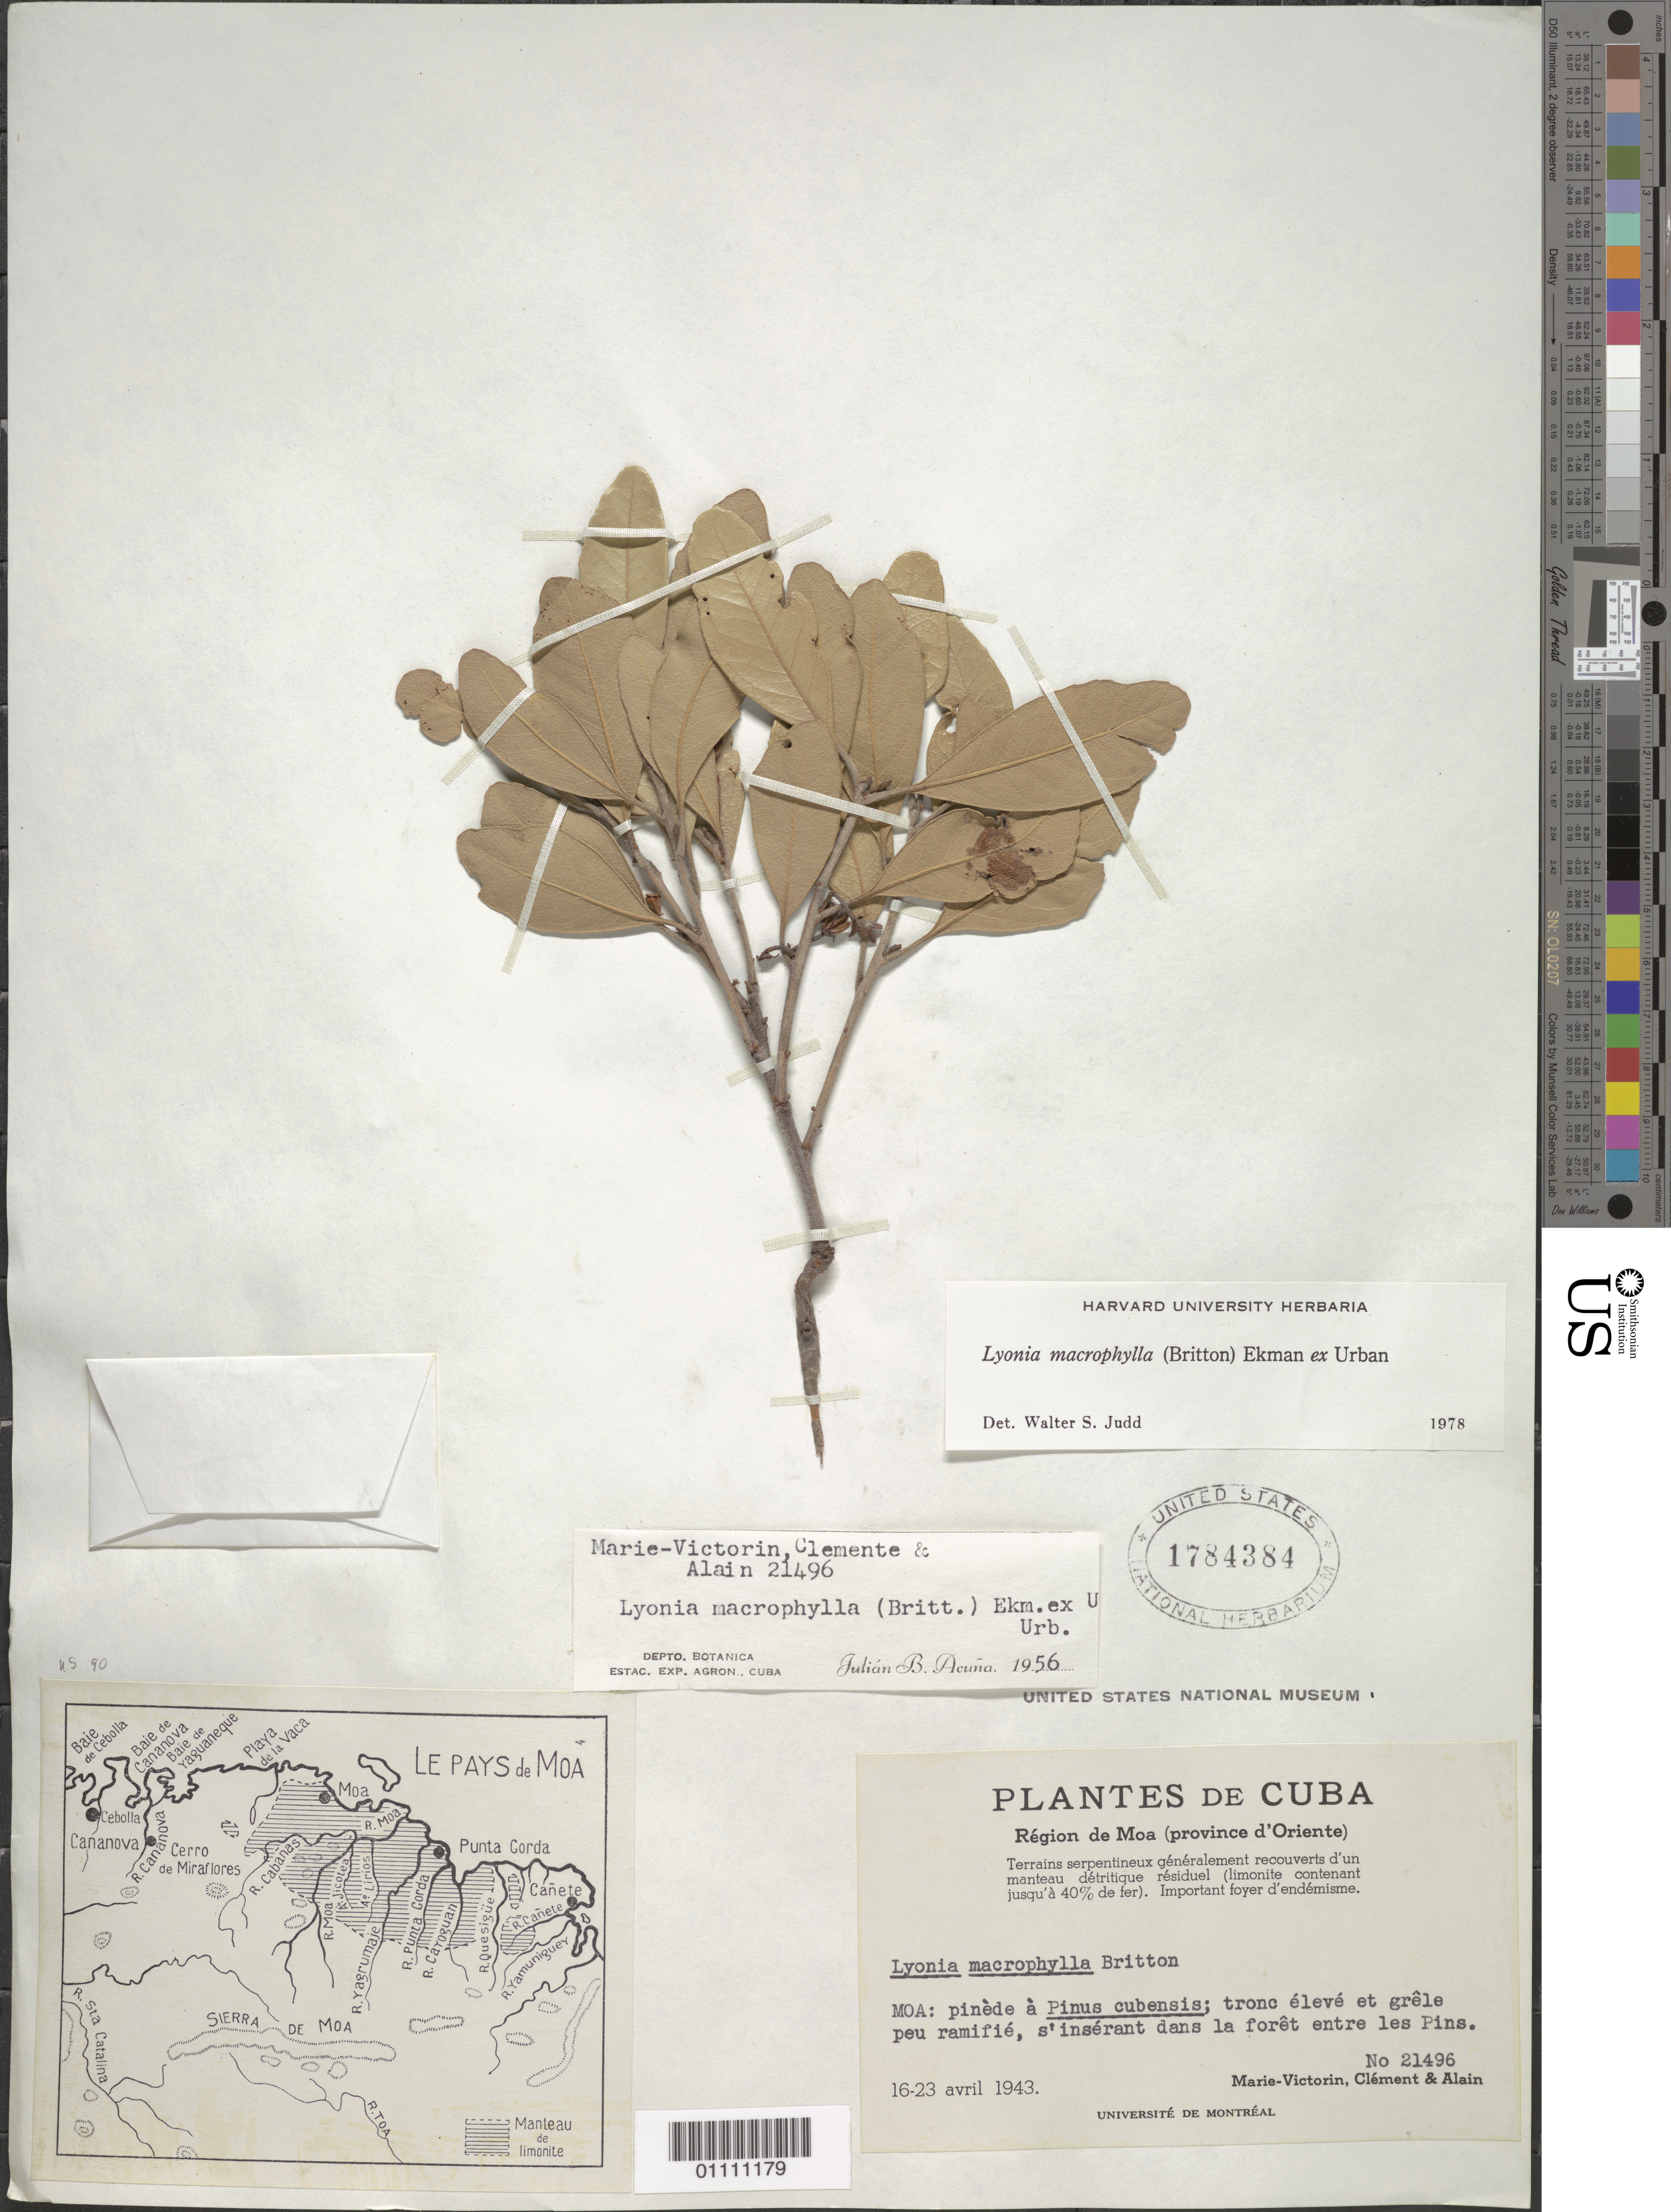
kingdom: Plantae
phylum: Tracheophyta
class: Magnoliopsida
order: Ericales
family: Ericaceae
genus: Lyonia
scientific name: Lyonia macrophylla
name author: (Britton) Ekman ex Urb.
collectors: Fr. Marie-Victorin, B. Clement & A. H. Liogier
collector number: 21496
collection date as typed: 16 Apr 1943 to 23 Apr 1943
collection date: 1943-04-16/1943-04-23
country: Cuba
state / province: Holguín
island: Cuba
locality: Moa: pinede a Pinus cubensis; tronc eleve et grele peu ramifie,s' inserant dans la foret entre les Pins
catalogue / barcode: US 1784384